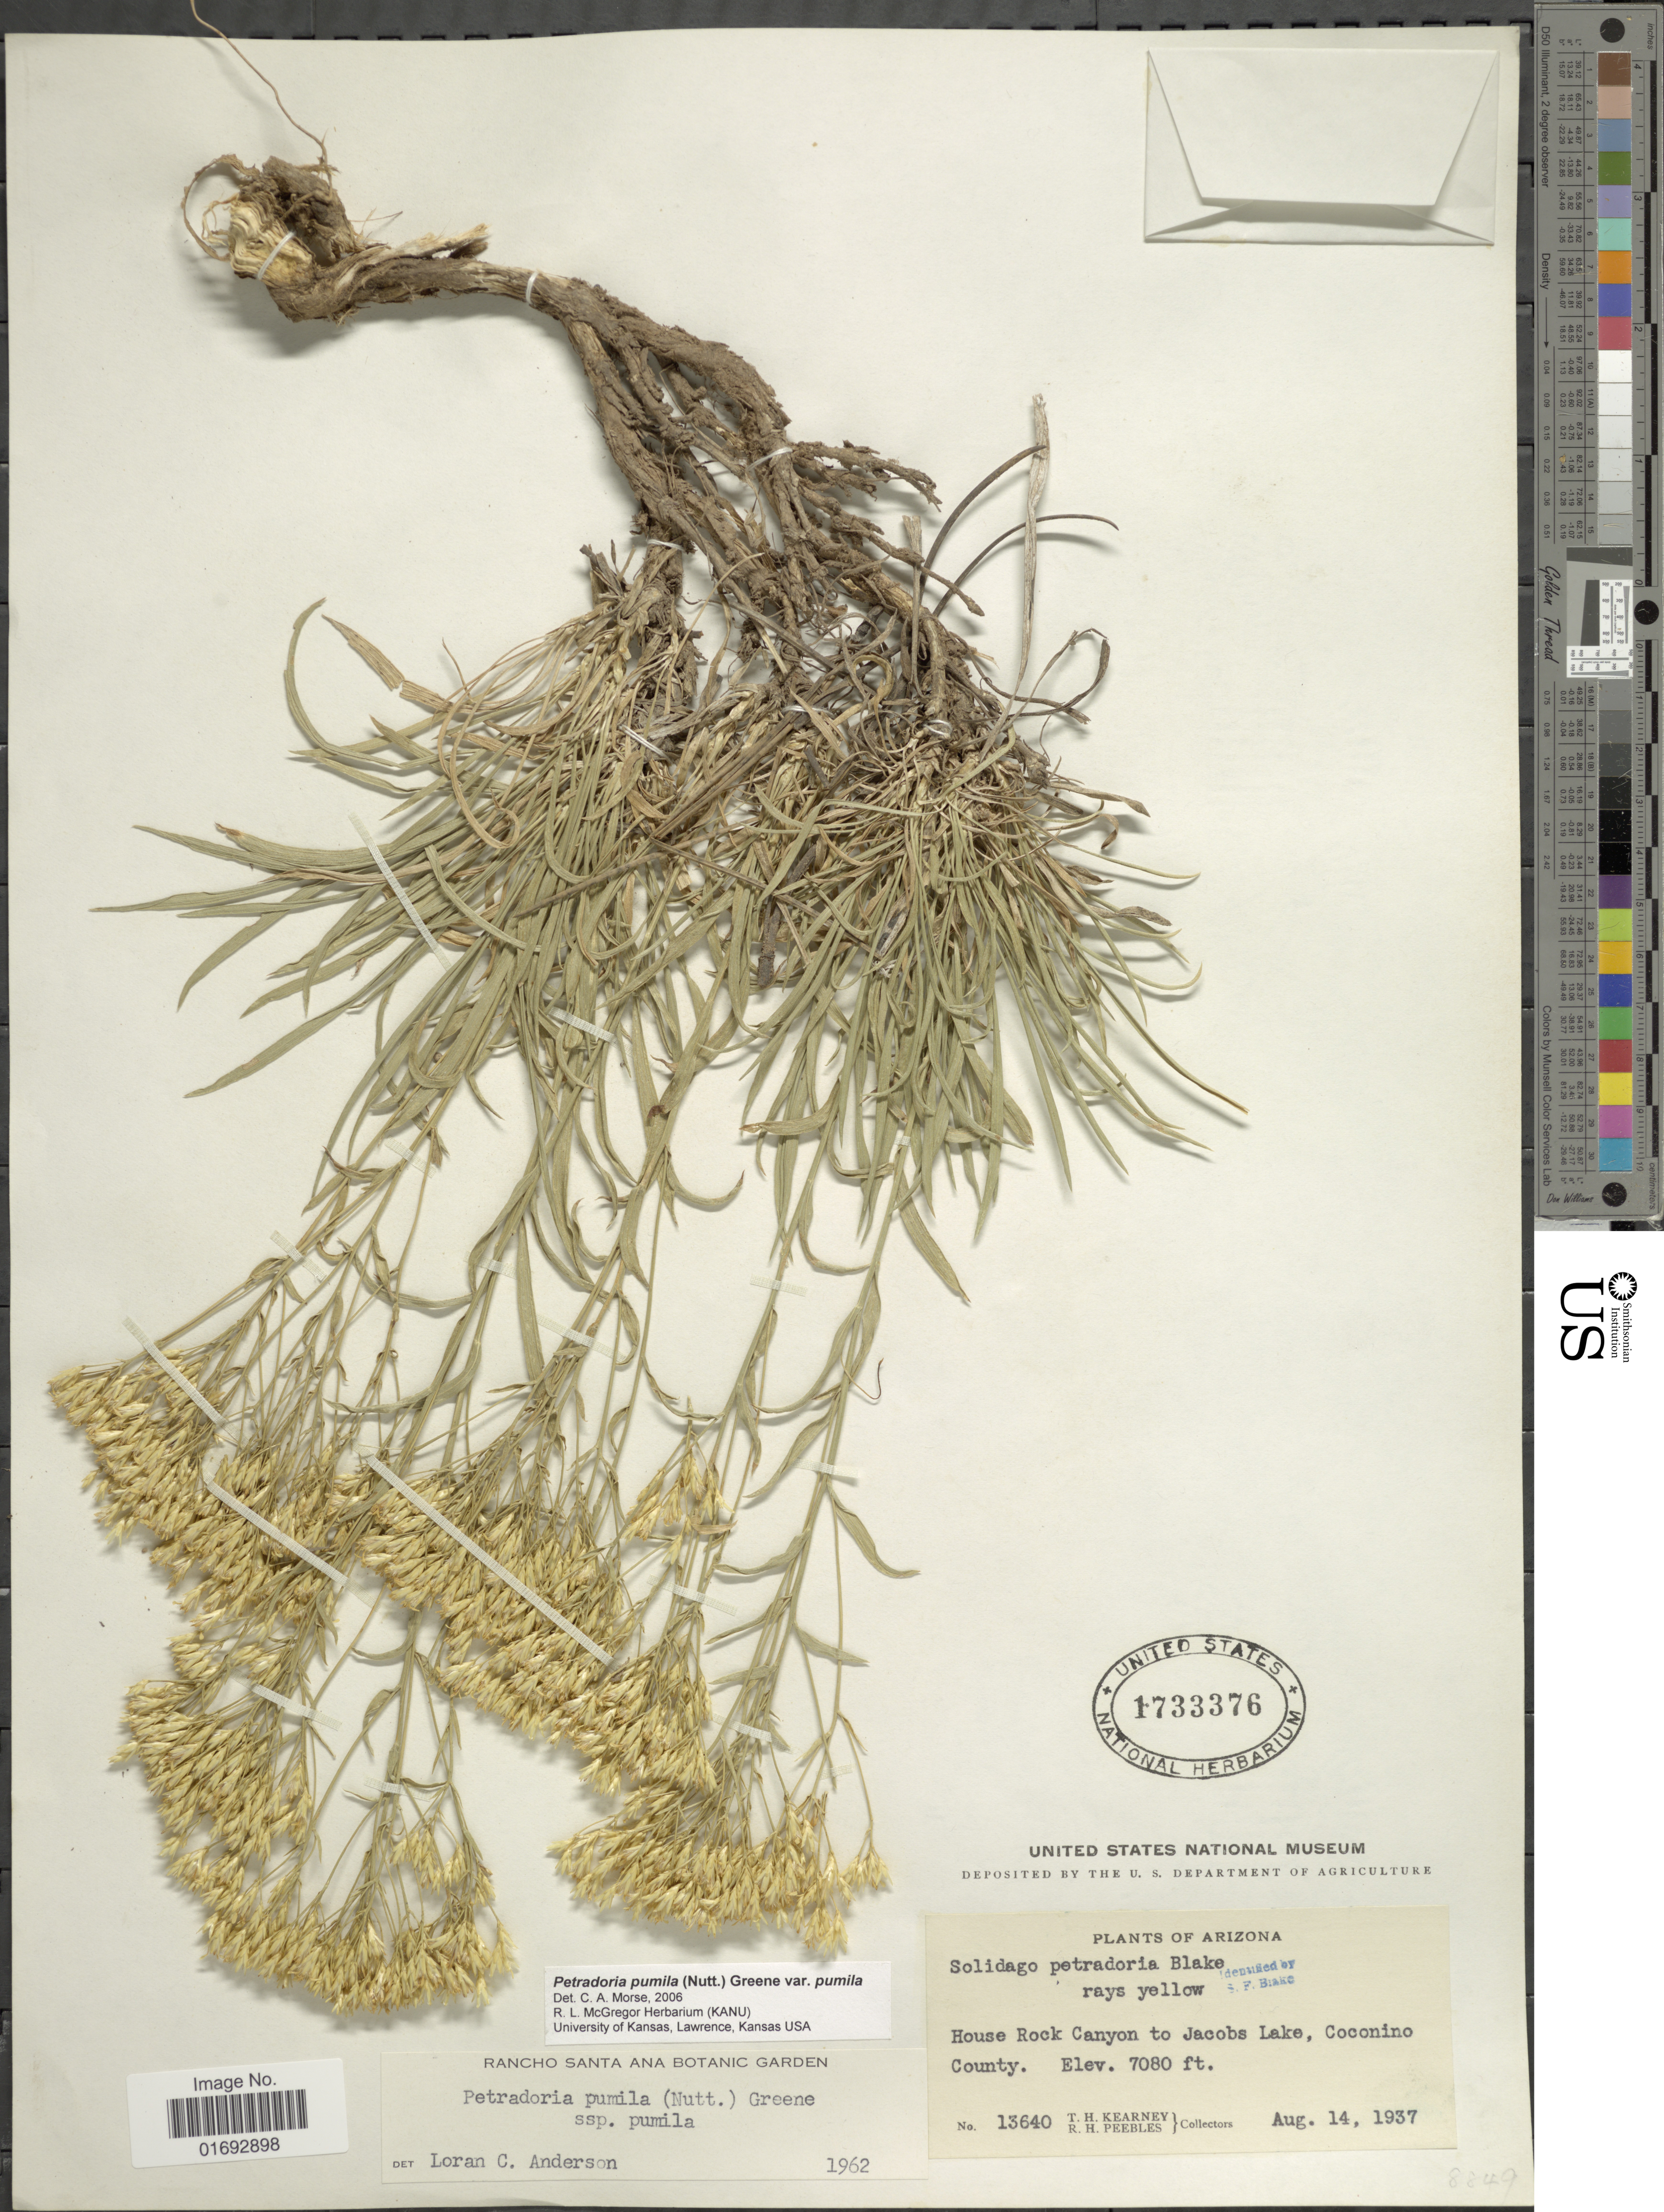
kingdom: Plantae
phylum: Tracheophyta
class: Magnoliopsida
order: Asterales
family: Asteraceae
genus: Petradoria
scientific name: Petradoria pumila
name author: (Nutt.) Greene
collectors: T. H. Kearney & R. H. Peebles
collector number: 13640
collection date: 1937-08-14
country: United States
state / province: Arizona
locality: House Rock Canyon to Jacobs Lake, Coconino County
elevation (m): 2158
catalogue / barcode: US 1733376